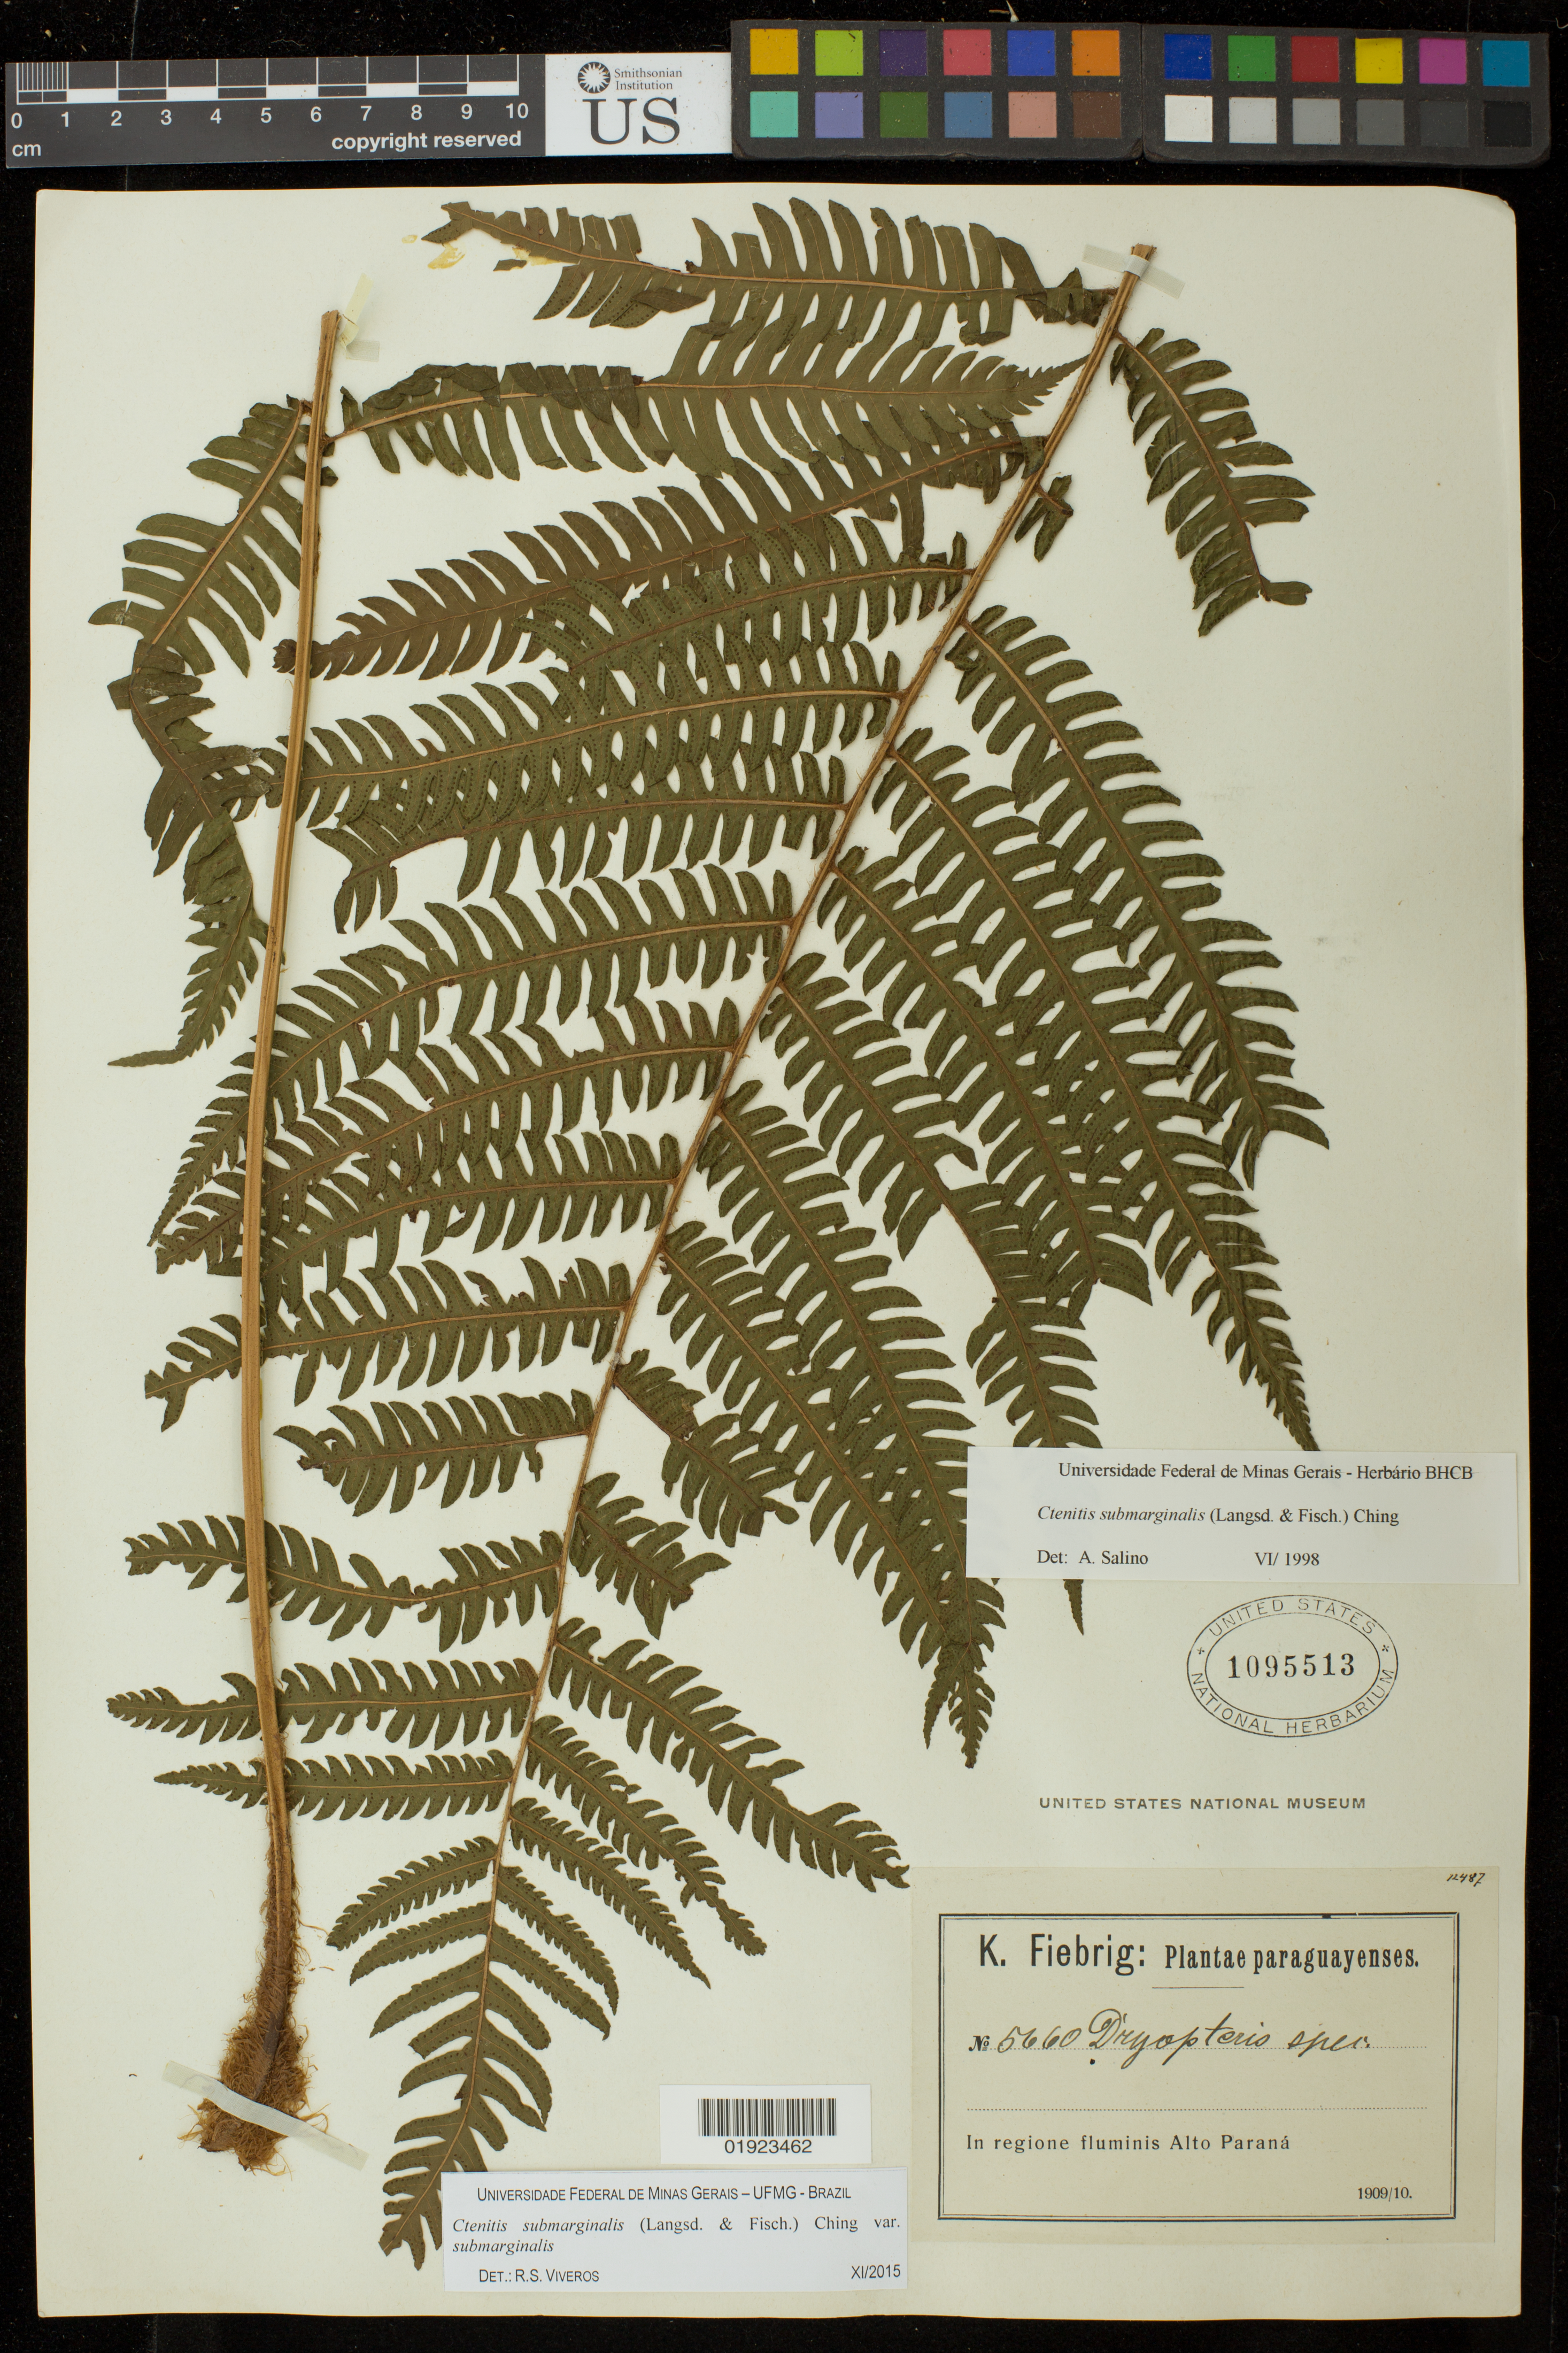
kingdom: Plantae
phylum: Tracheophyta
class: Polypodiopsida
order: Polypodiales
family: Dryopteridaceae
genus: Ctenitis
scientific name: Ctenitis submarginalis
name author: (Langsd. & Fisch.) Ching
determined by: Salino, A.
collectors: K. Fiebrig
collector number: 5660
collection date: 1909/1910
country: Paraguay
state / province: Alto Paraná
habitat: Regione fluminis.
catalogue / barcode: US 1095513